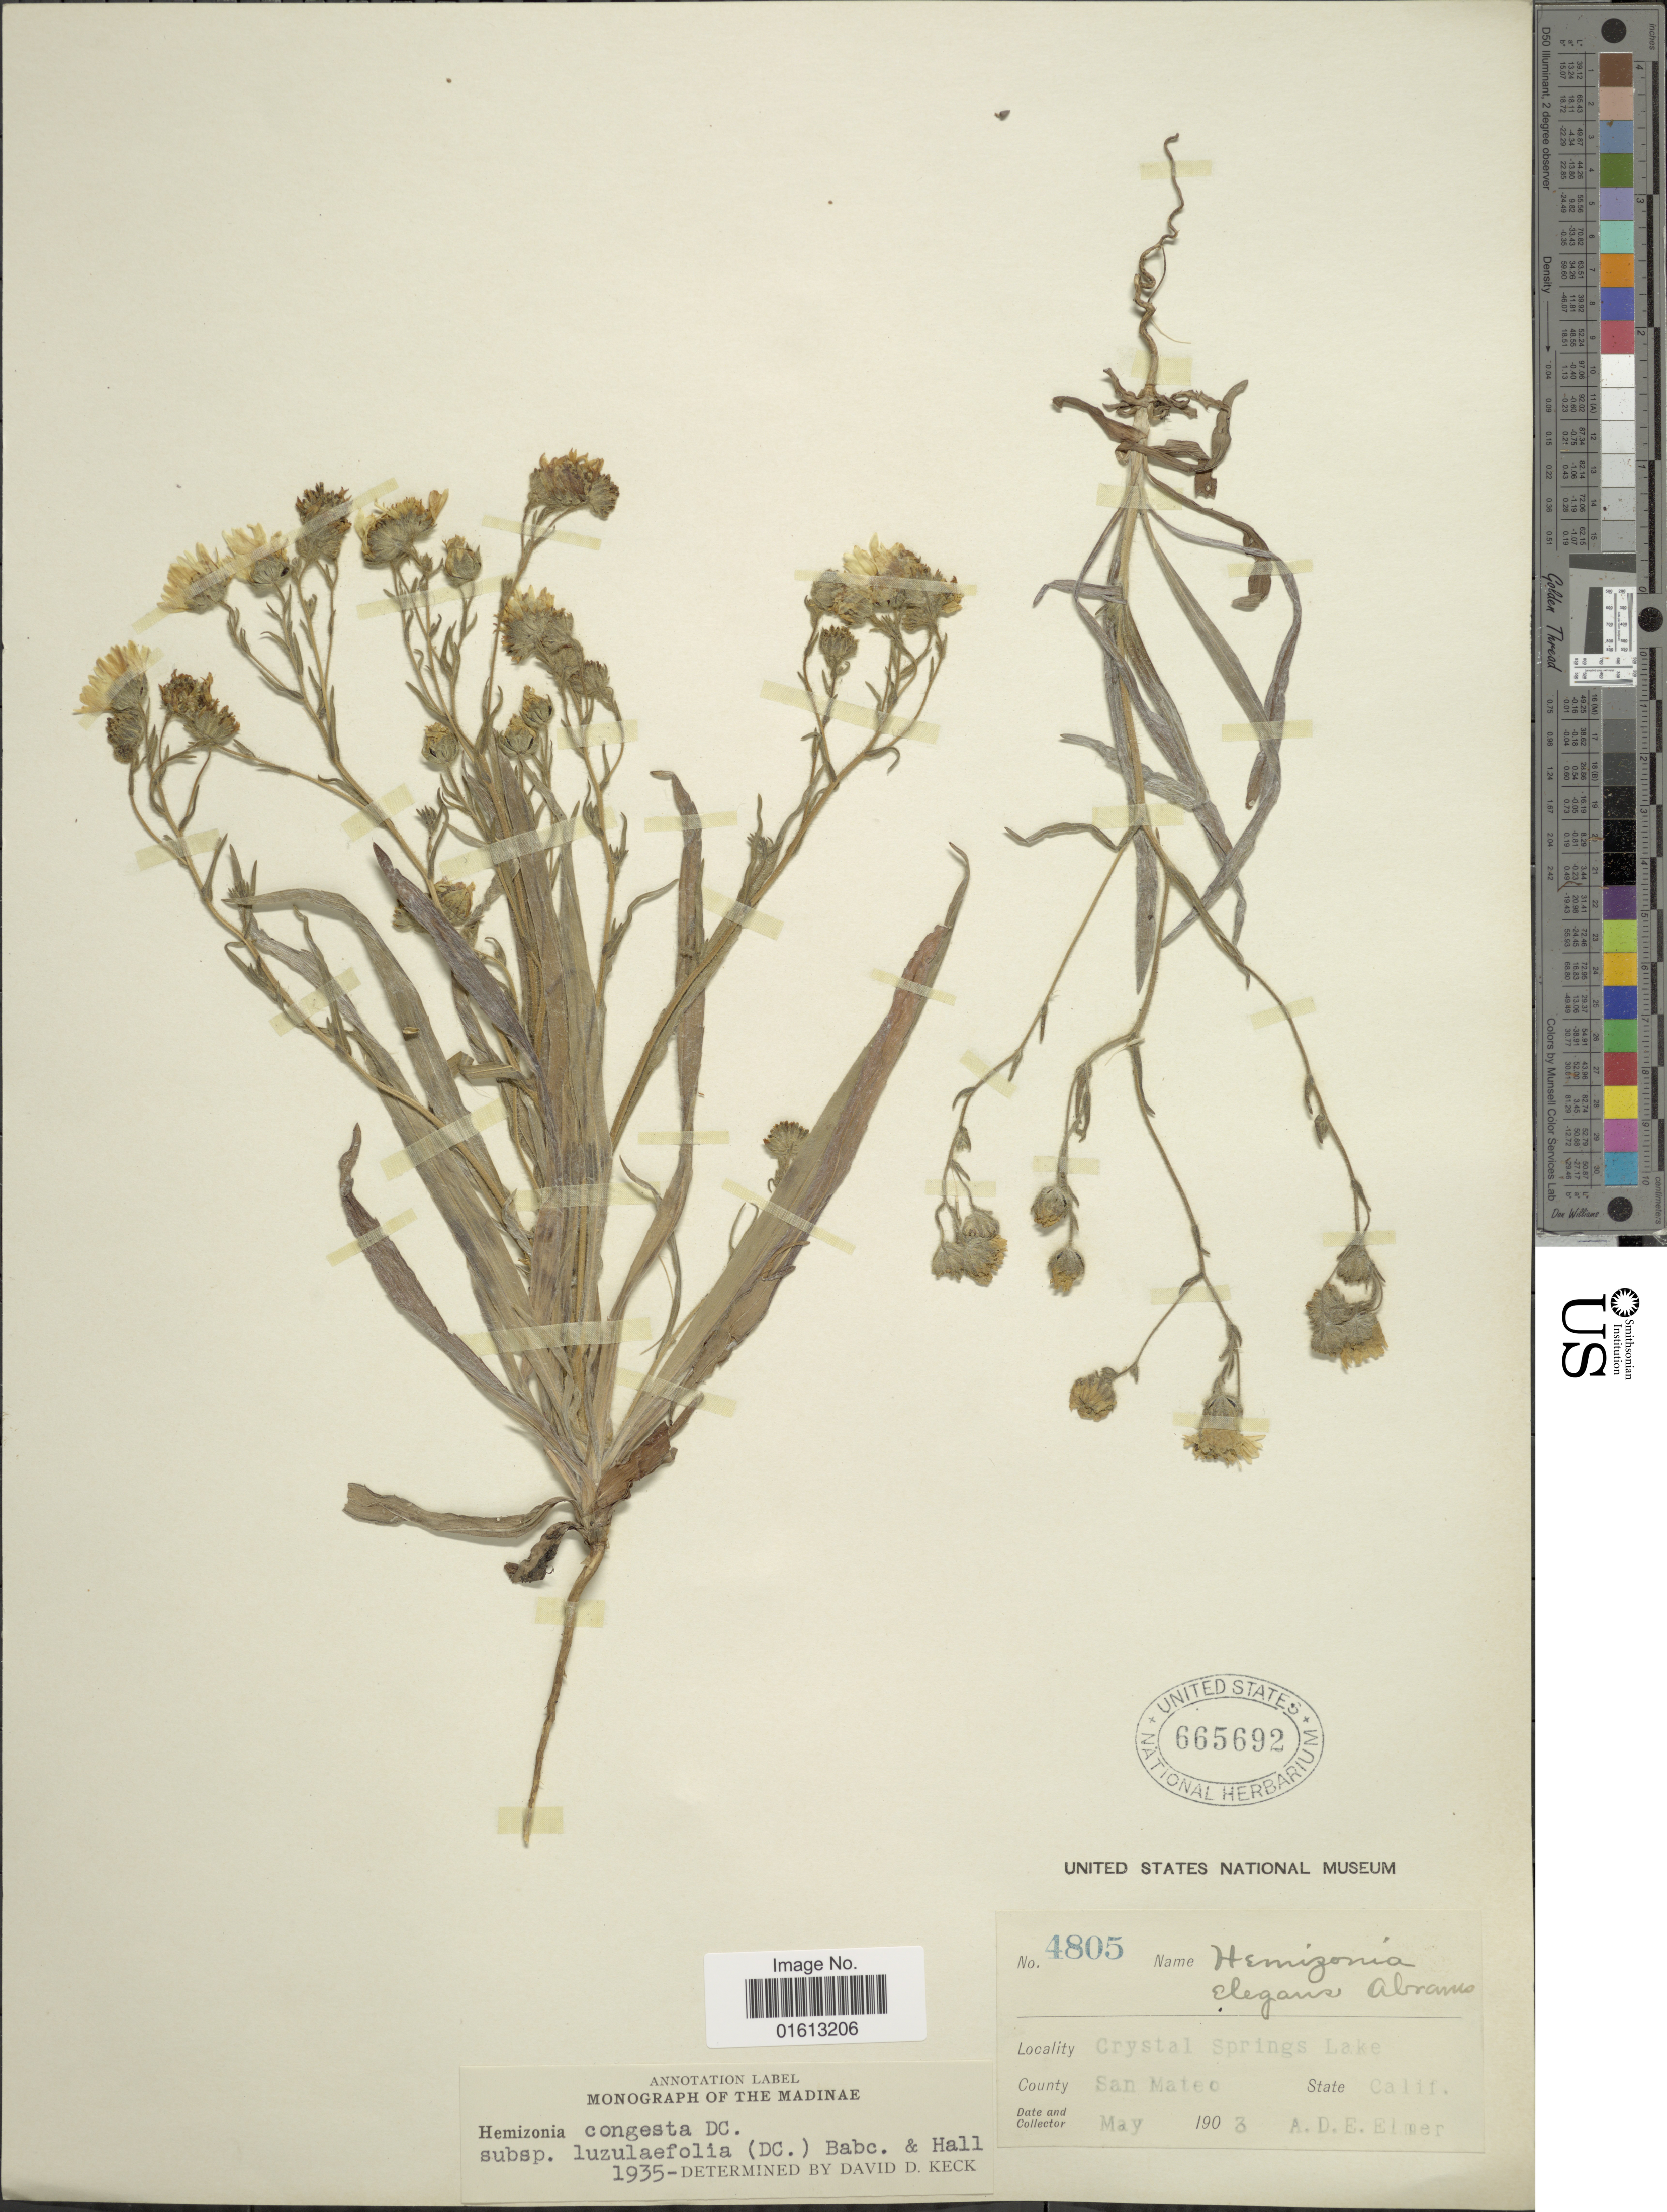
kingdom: Plantae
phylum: Tracheophyta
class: Magnoliopsida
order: Asterales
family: Asteraceae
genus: Hemizonia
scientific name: Hemizonia congesta subsp. luzulaefolia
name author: (DC.) Babc. & H.M. Hall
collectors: A. D. E. Elmer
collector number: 4805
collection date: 1903-05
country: United States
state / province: California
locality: Crystal Springs Lake, San Mateo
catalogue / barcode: US 665692